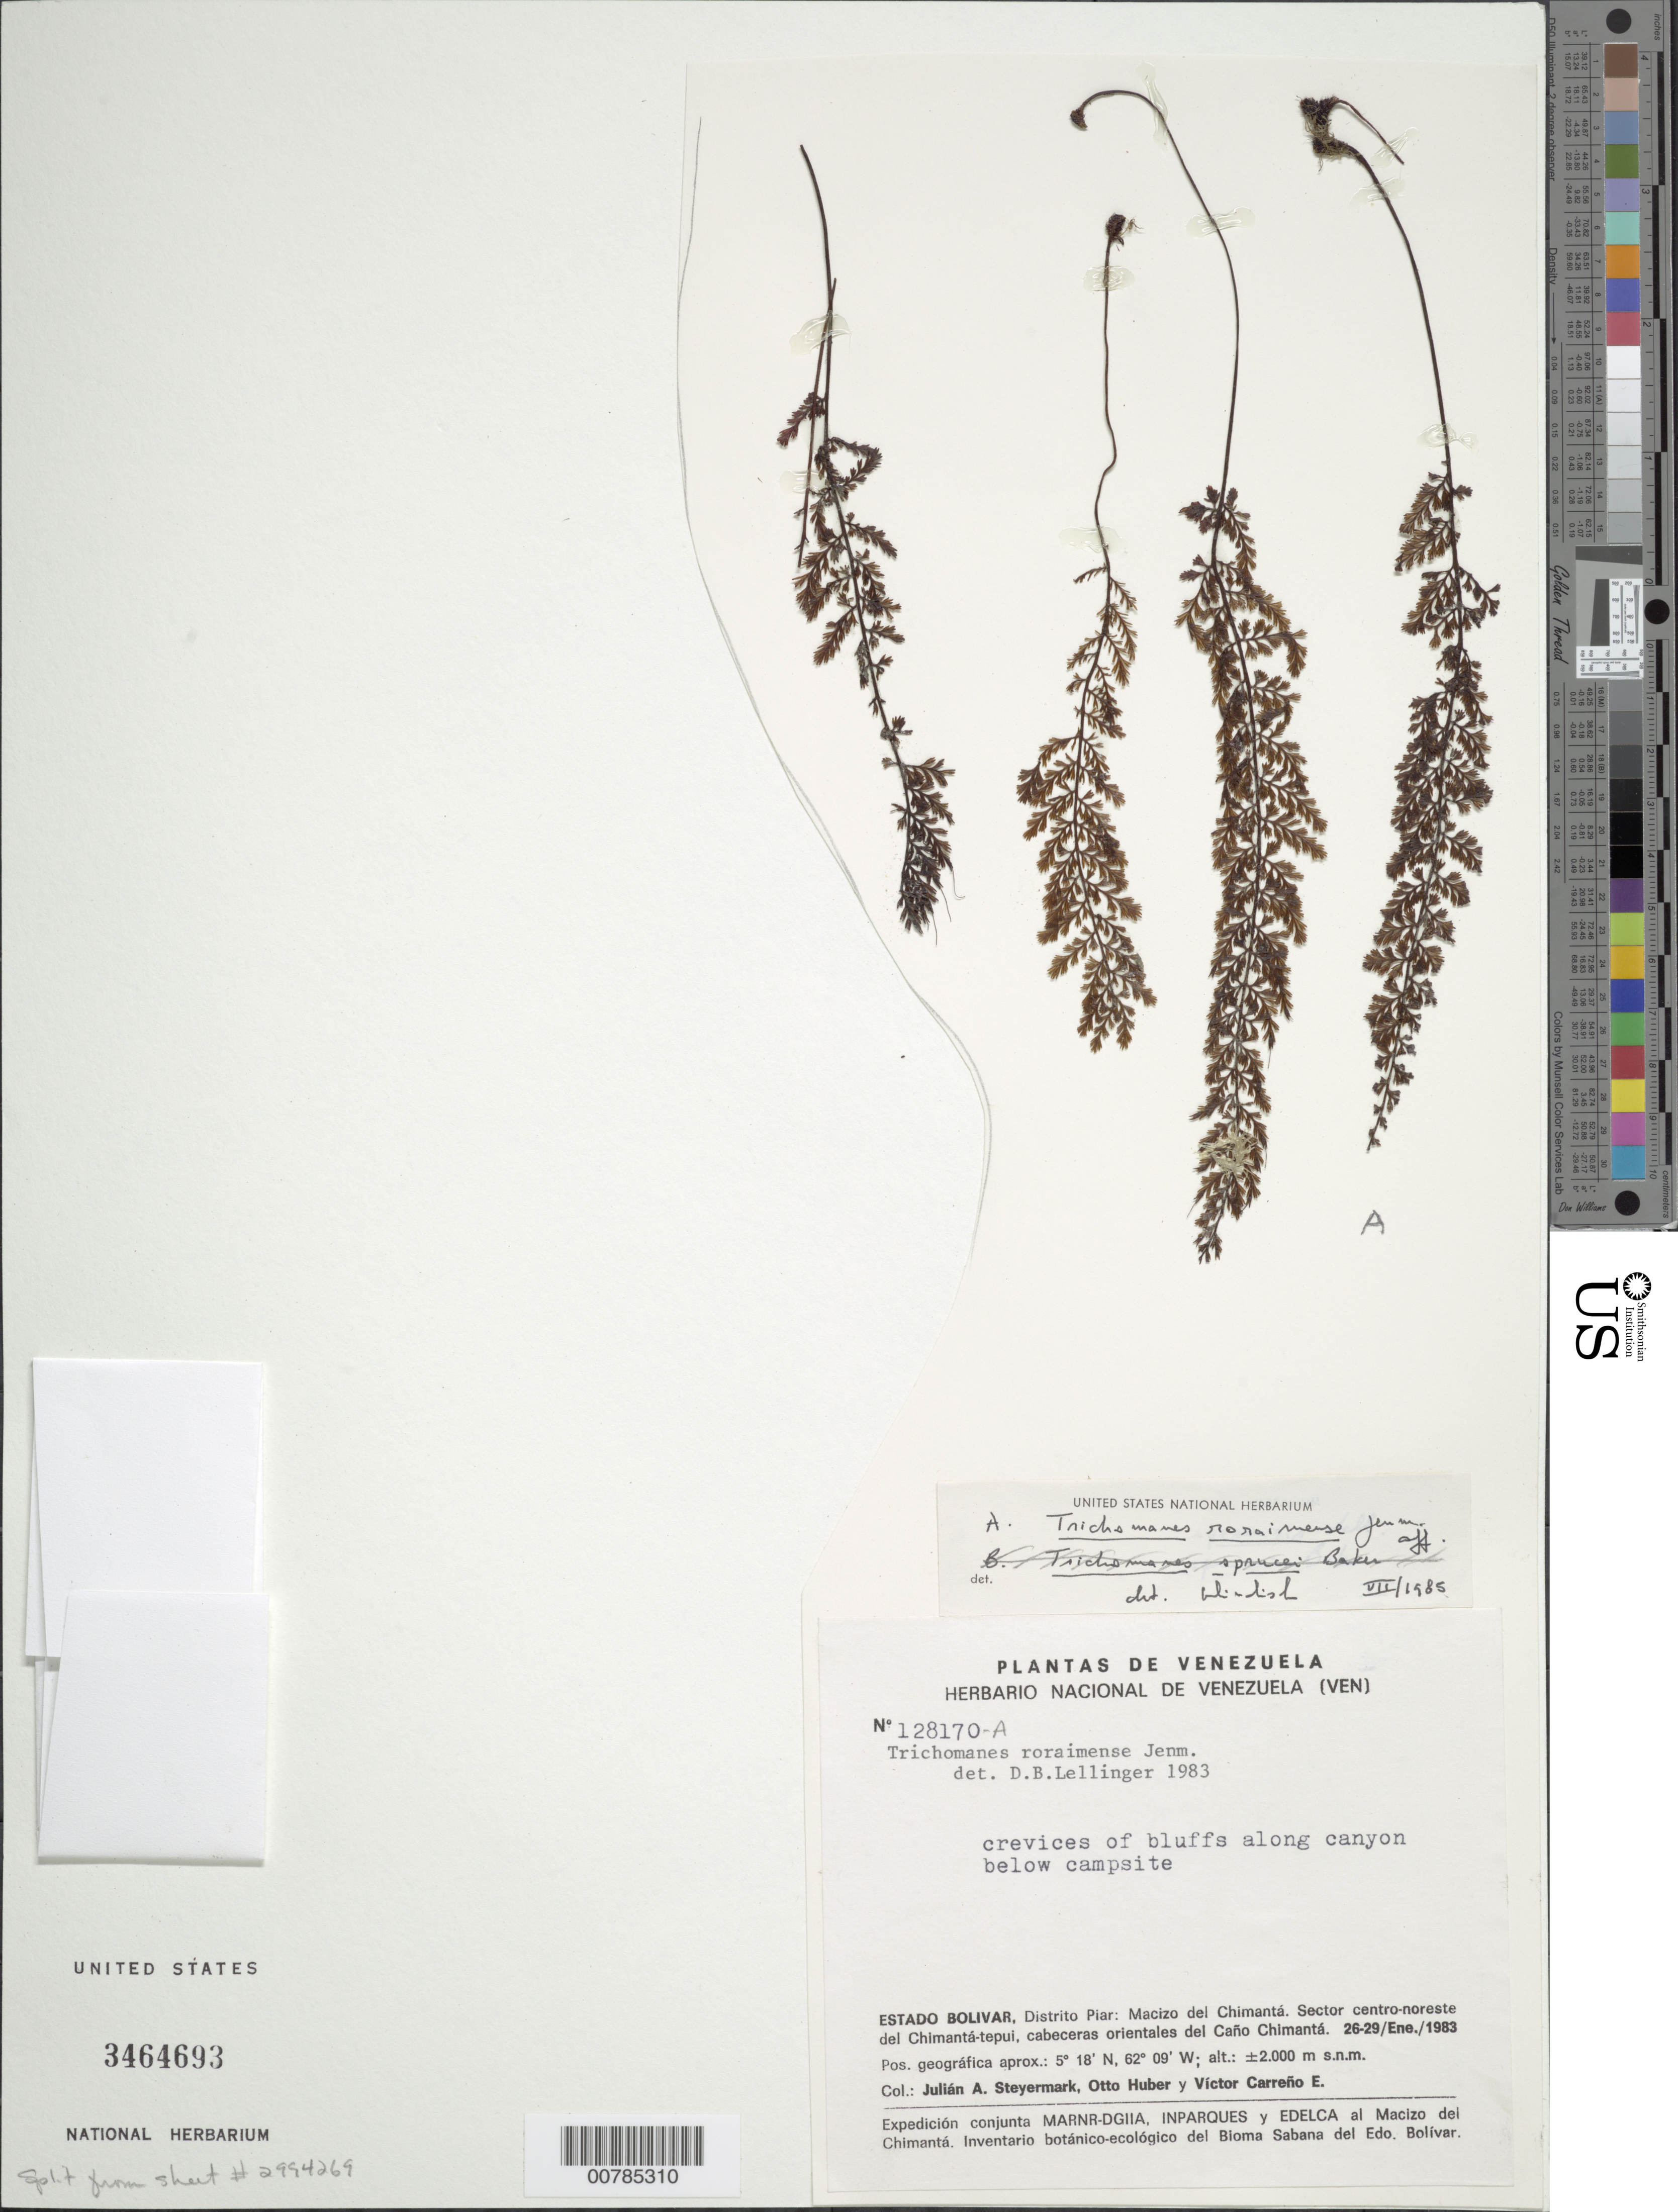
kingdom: Plantae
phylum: Tracheophyta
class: Polypodiopsida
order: Hymenophyllales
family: Hymenophyllaceae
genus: Trichomanes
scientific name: Trichomanes roraimense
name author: Jenman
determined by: Windisch, Paulo Guenter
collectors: J. Steyermark, O. Huber & V. Carreño E.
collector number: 128170 A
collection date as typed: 26-Jan-83 to 29-Jan-83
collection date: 1983-01-26/1983-01-29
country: Venezuela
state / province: Bolívar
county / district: Piar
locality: Macizo del Chimantá, sector centro-noreste del Chimantá-tepuí, cabeceras orientales del Caño Chimantá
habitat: Crevices of bluffs along canyon below campsite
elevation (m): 2000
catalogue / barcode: US 3464693